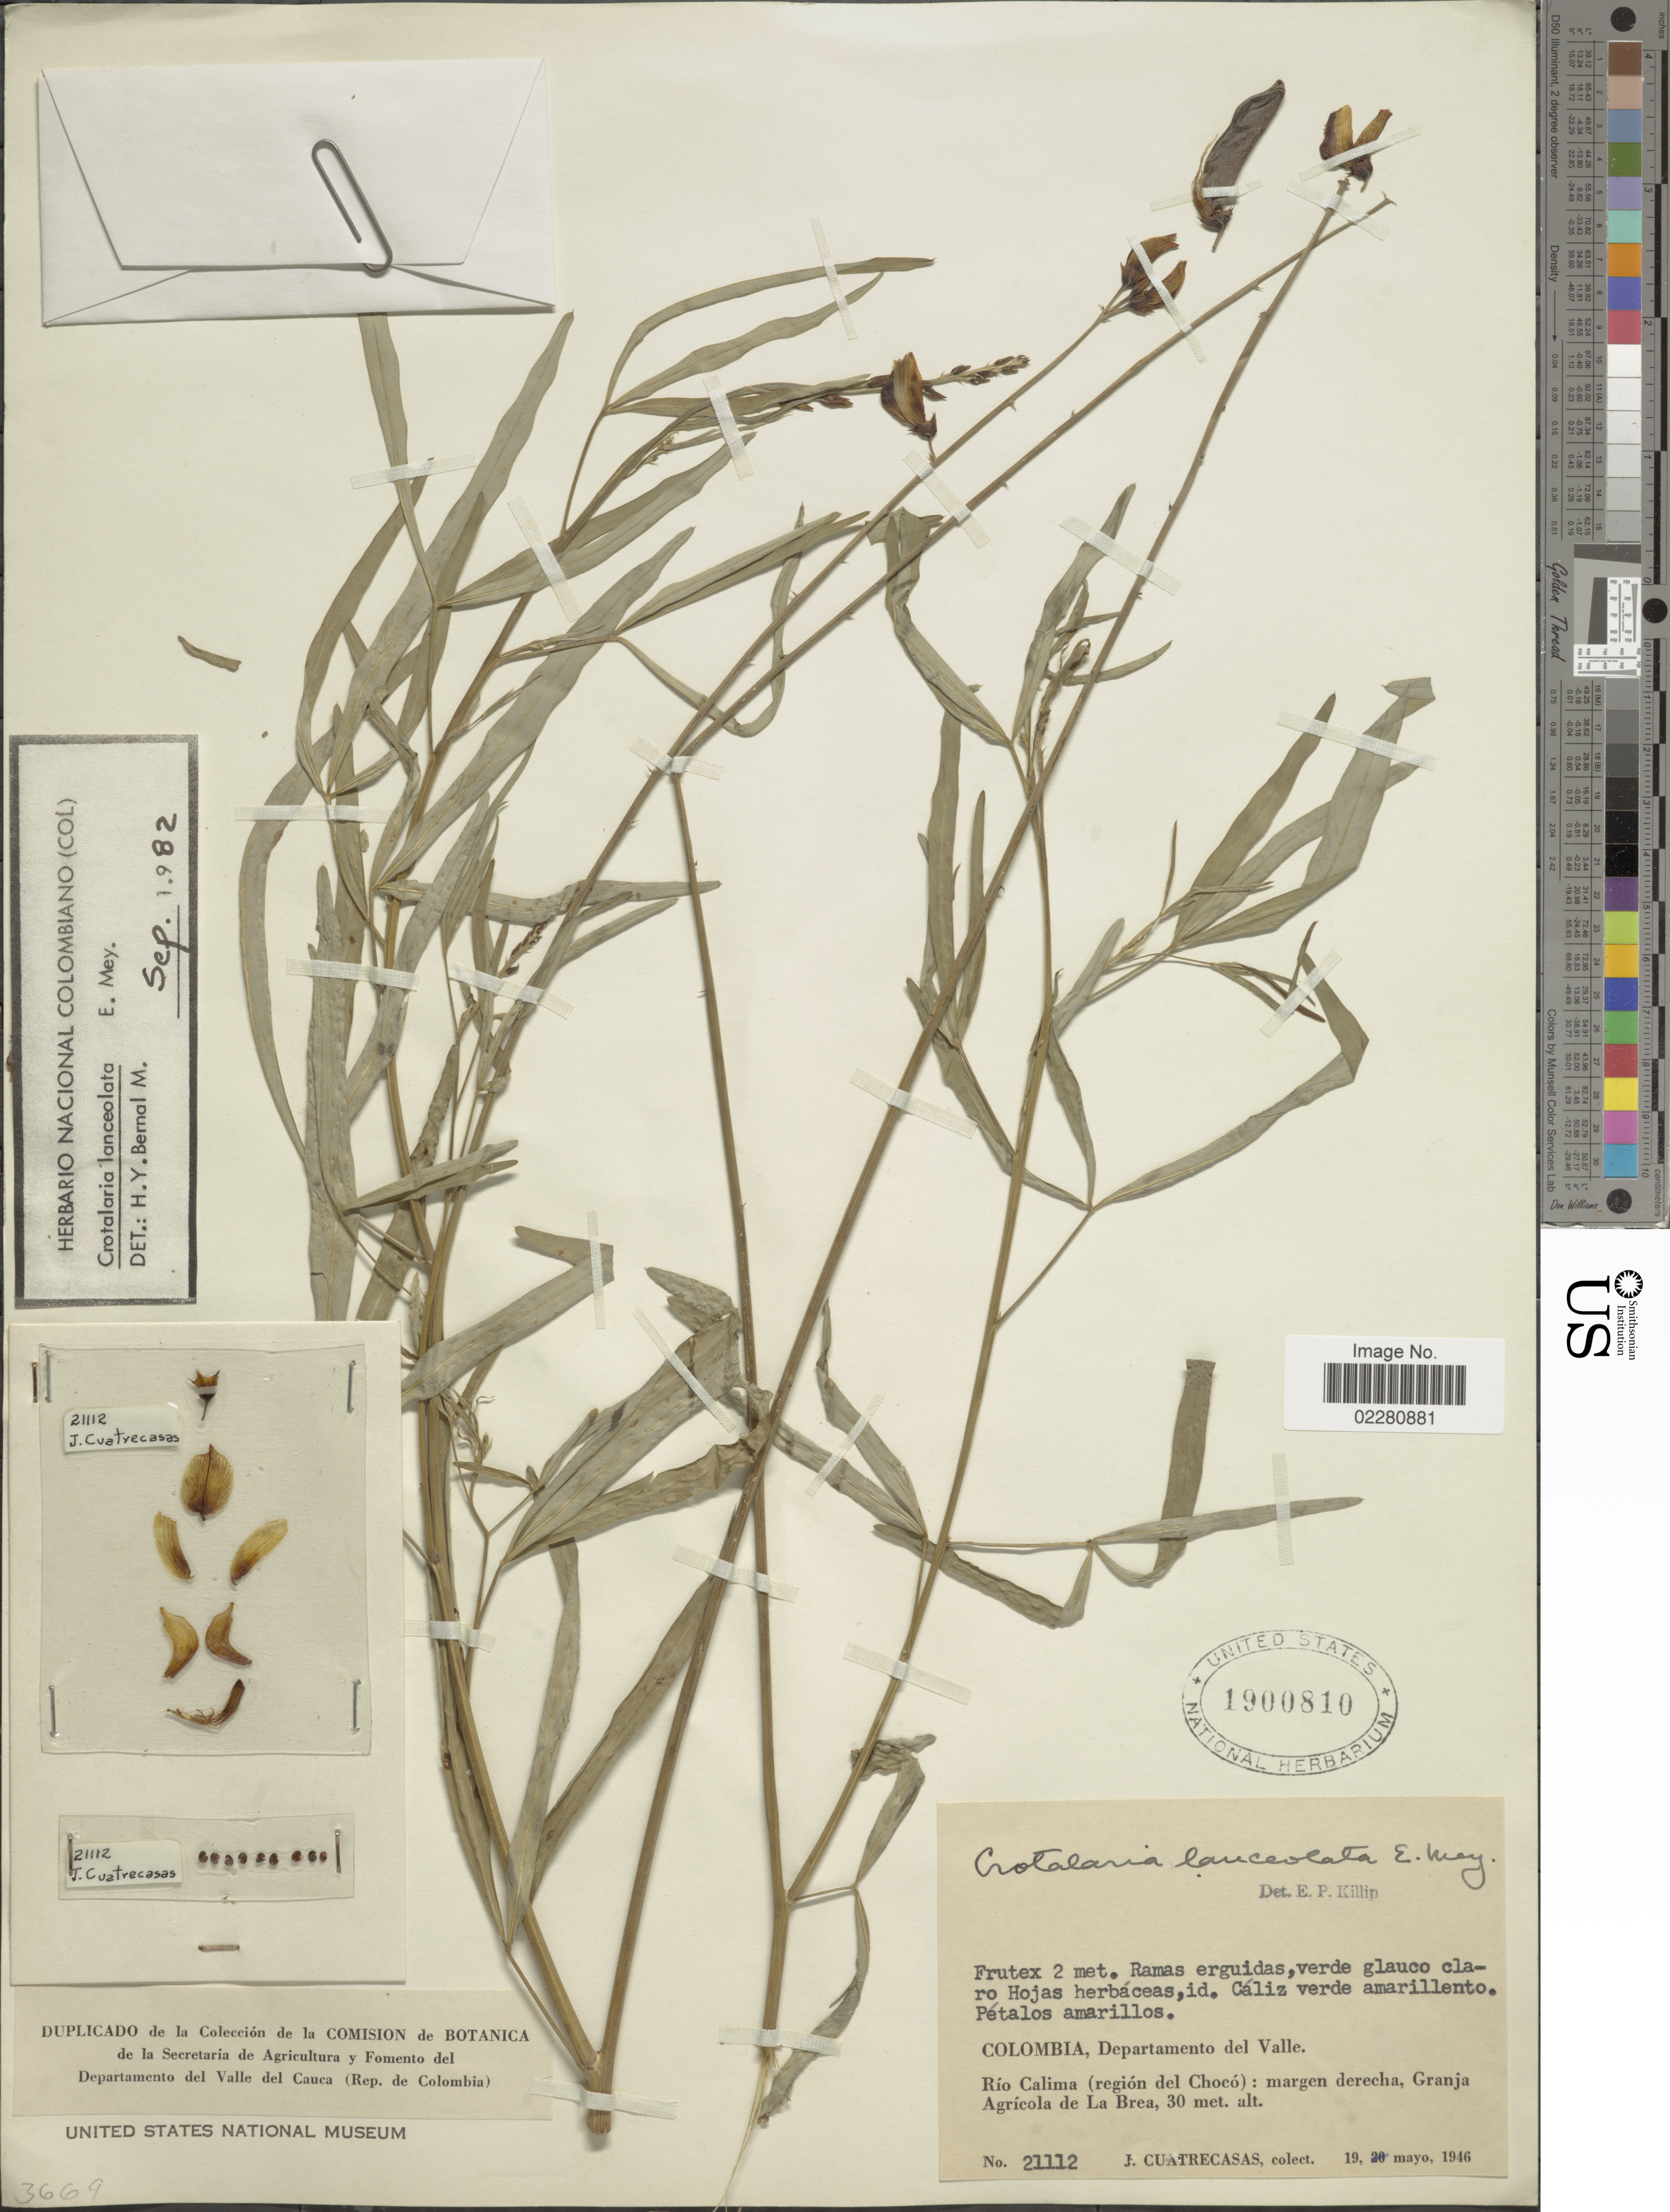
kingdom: Plantae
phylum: Tracheophyta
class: Magnoliopsida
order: Fabales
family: Fabaceae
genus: Crotalaria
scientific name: Crotalaria lanceolata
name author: E. Mey.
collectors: J. Cuatrecasas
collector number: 21112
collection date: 1946-05-19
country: Colombia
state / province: Valle del Cauca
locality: Departamento del Valle, Rio Calima (region del Choco), margen derecha, Granja Agricola de La Brea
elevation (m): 30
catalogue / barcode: US 1900810